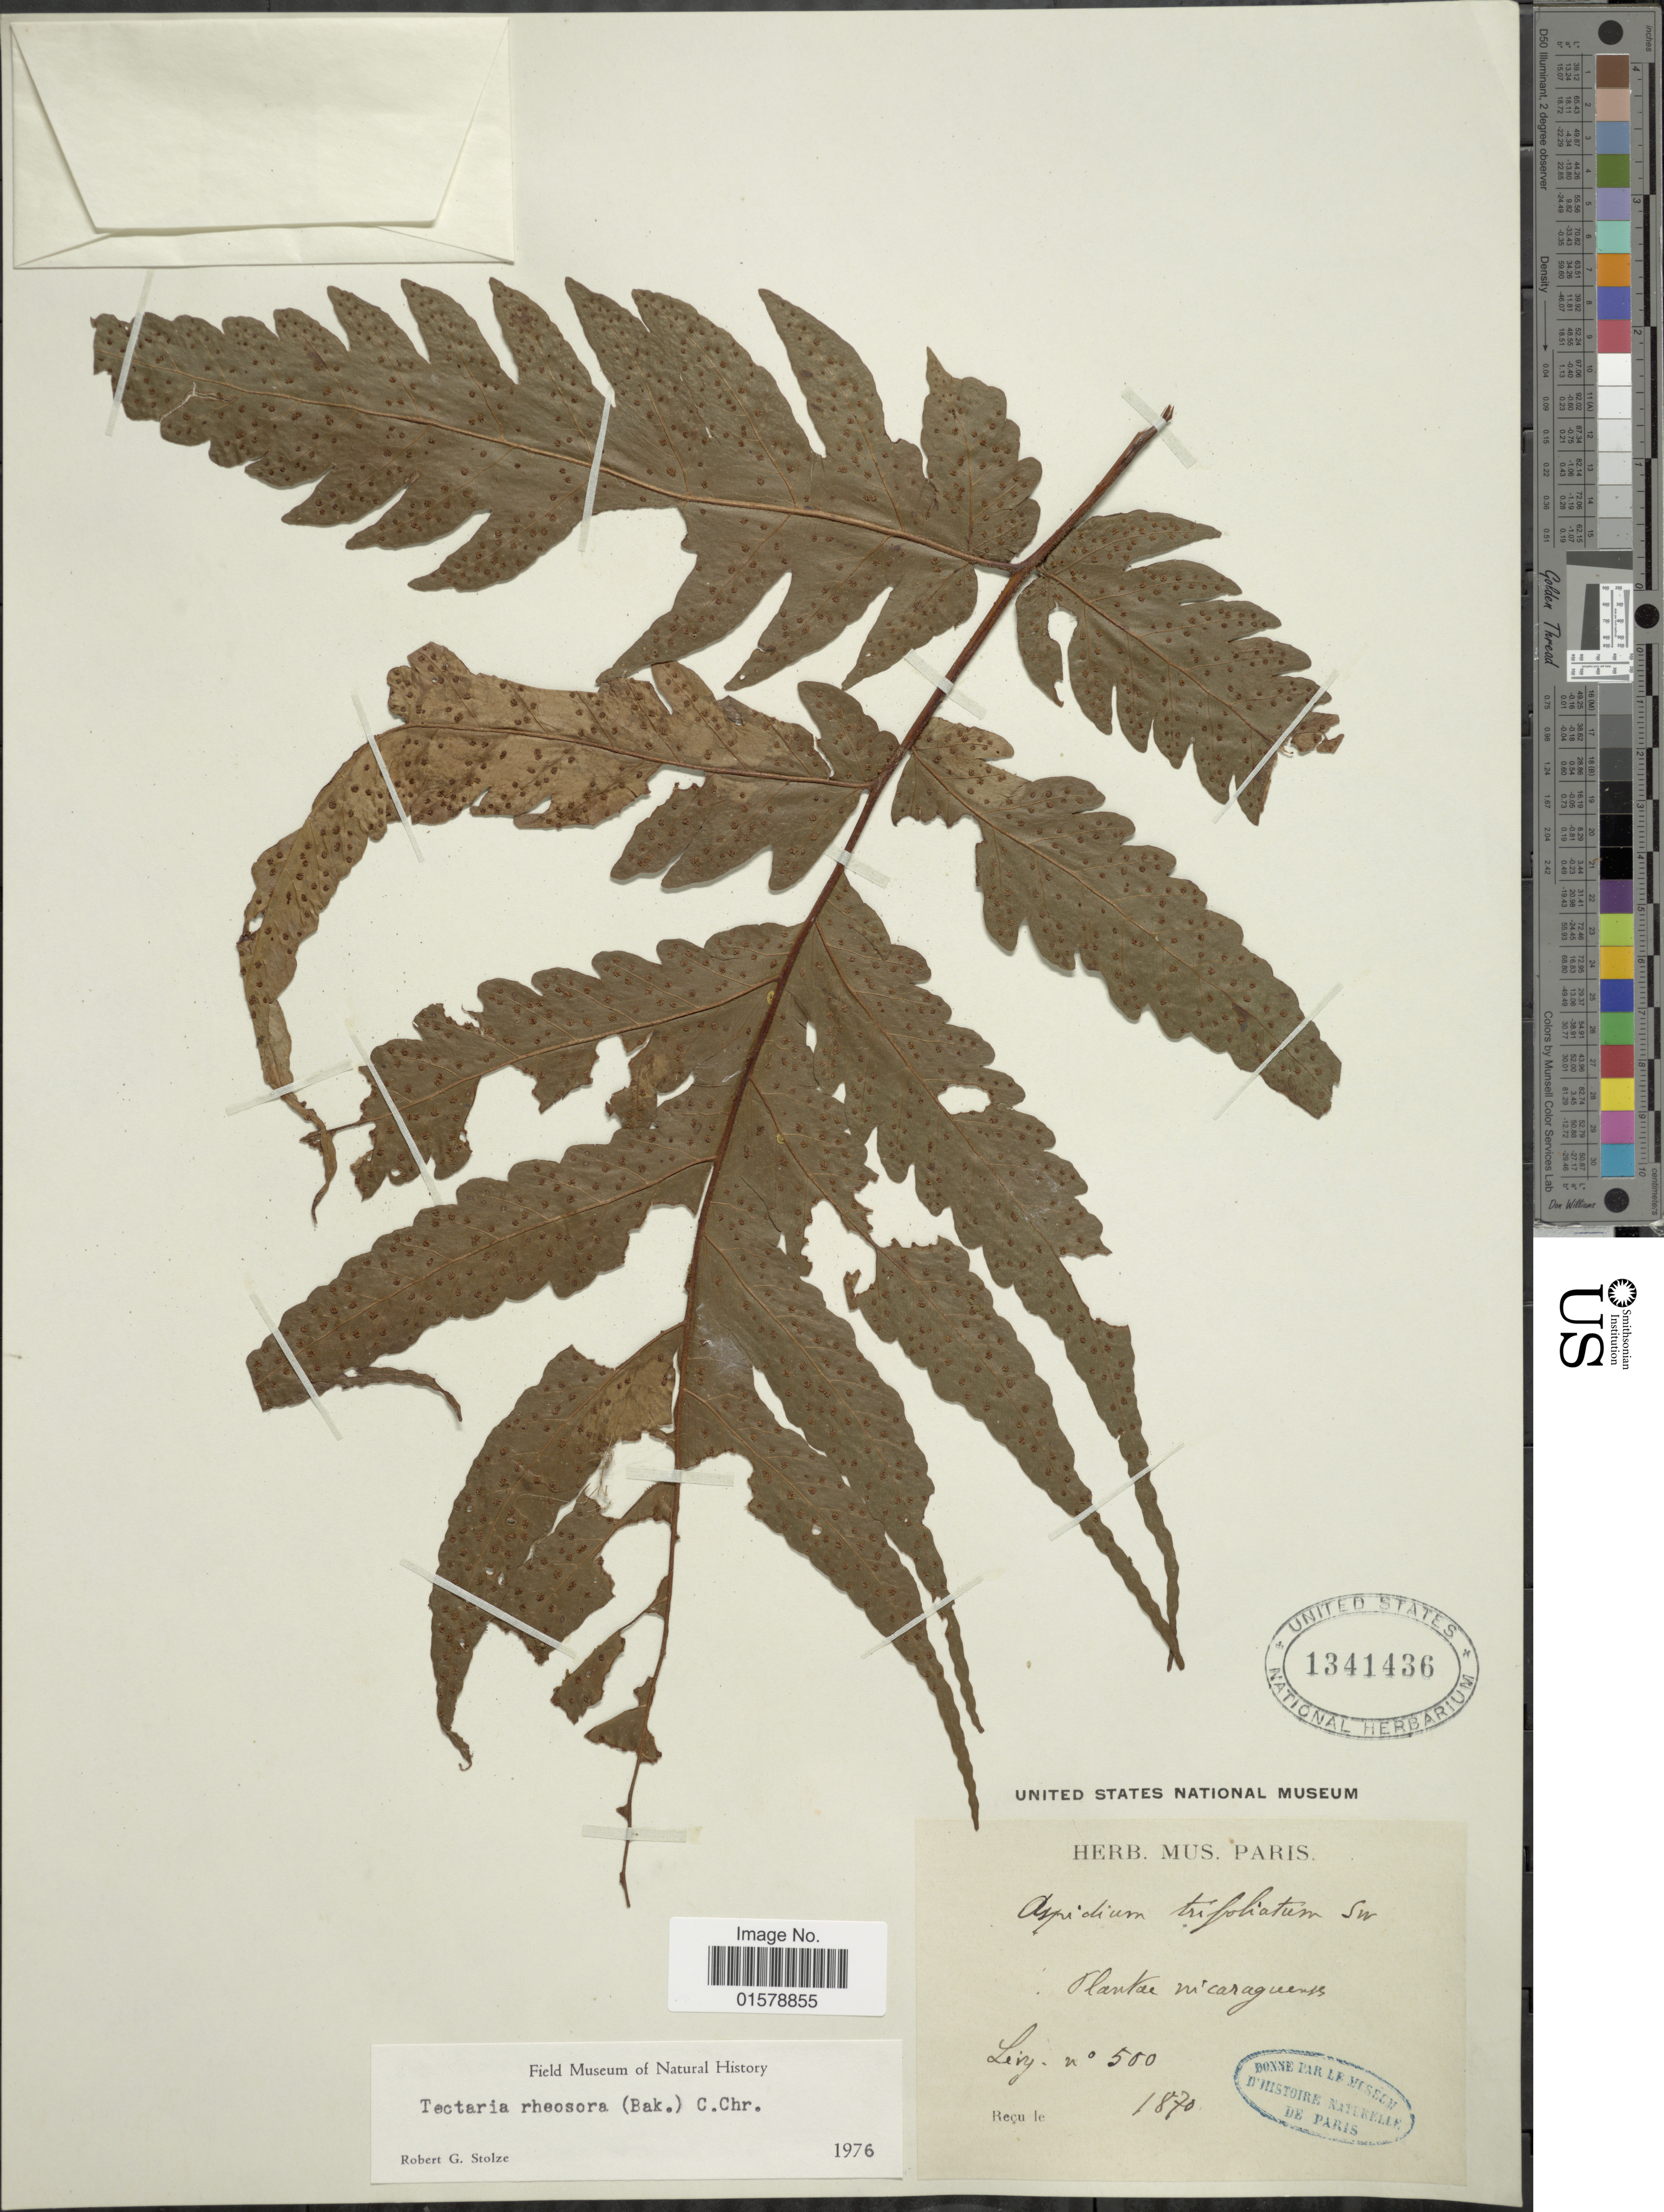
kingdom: Plantae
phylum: Tracheophyta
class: Polypodiopsida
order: Polypodiales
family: Tectariaceae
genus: Tectaria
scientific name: Tectaria rivalis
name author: (Mett. ex Kuhn) C. Chr.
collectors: -. Levy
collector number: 500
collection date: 1870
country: Nicaragua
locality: Nicaraguensis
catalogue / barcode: US 1341436